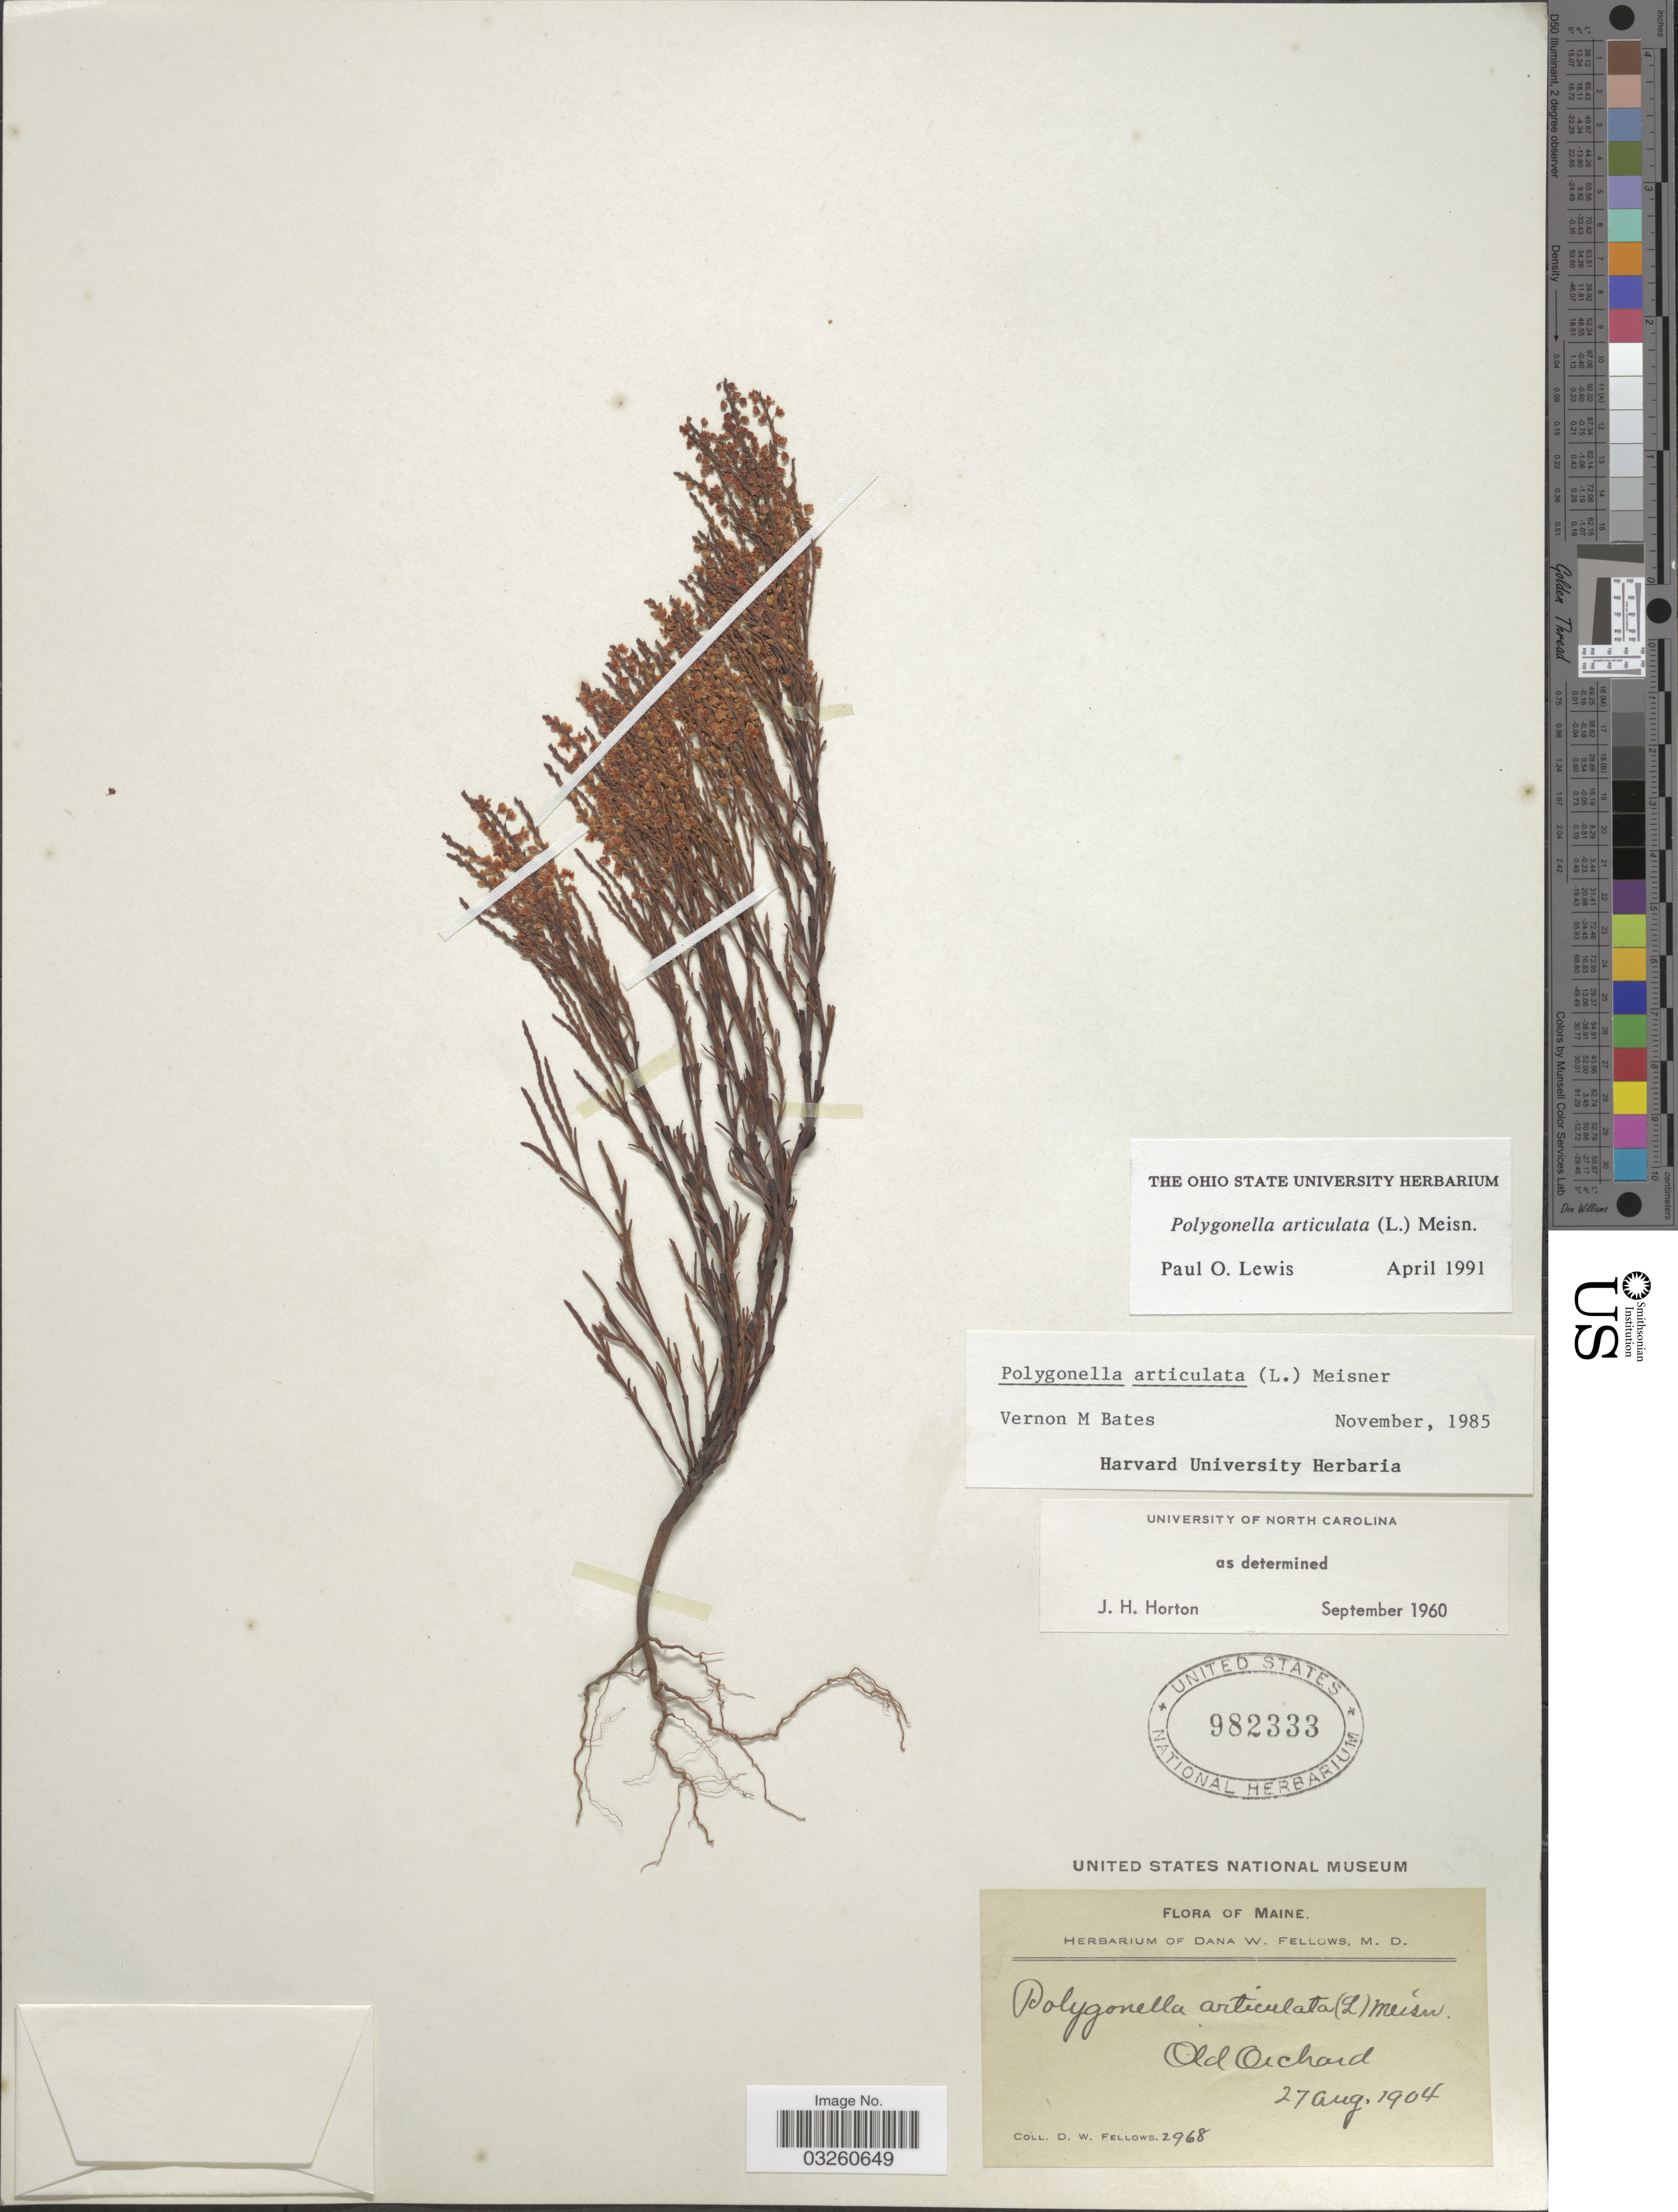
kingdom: Plantae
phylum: Tracheophyta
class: Magnoliopsida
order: Caryophyllales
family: Polygonaceae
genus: Polygonella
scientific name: Polygonella articulata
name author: (L.) Meisn.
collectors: D. W. Fellows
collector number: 2968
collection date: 1904-08-27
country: United States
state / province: Maine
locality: Old Orchard.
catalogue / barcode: US 982333